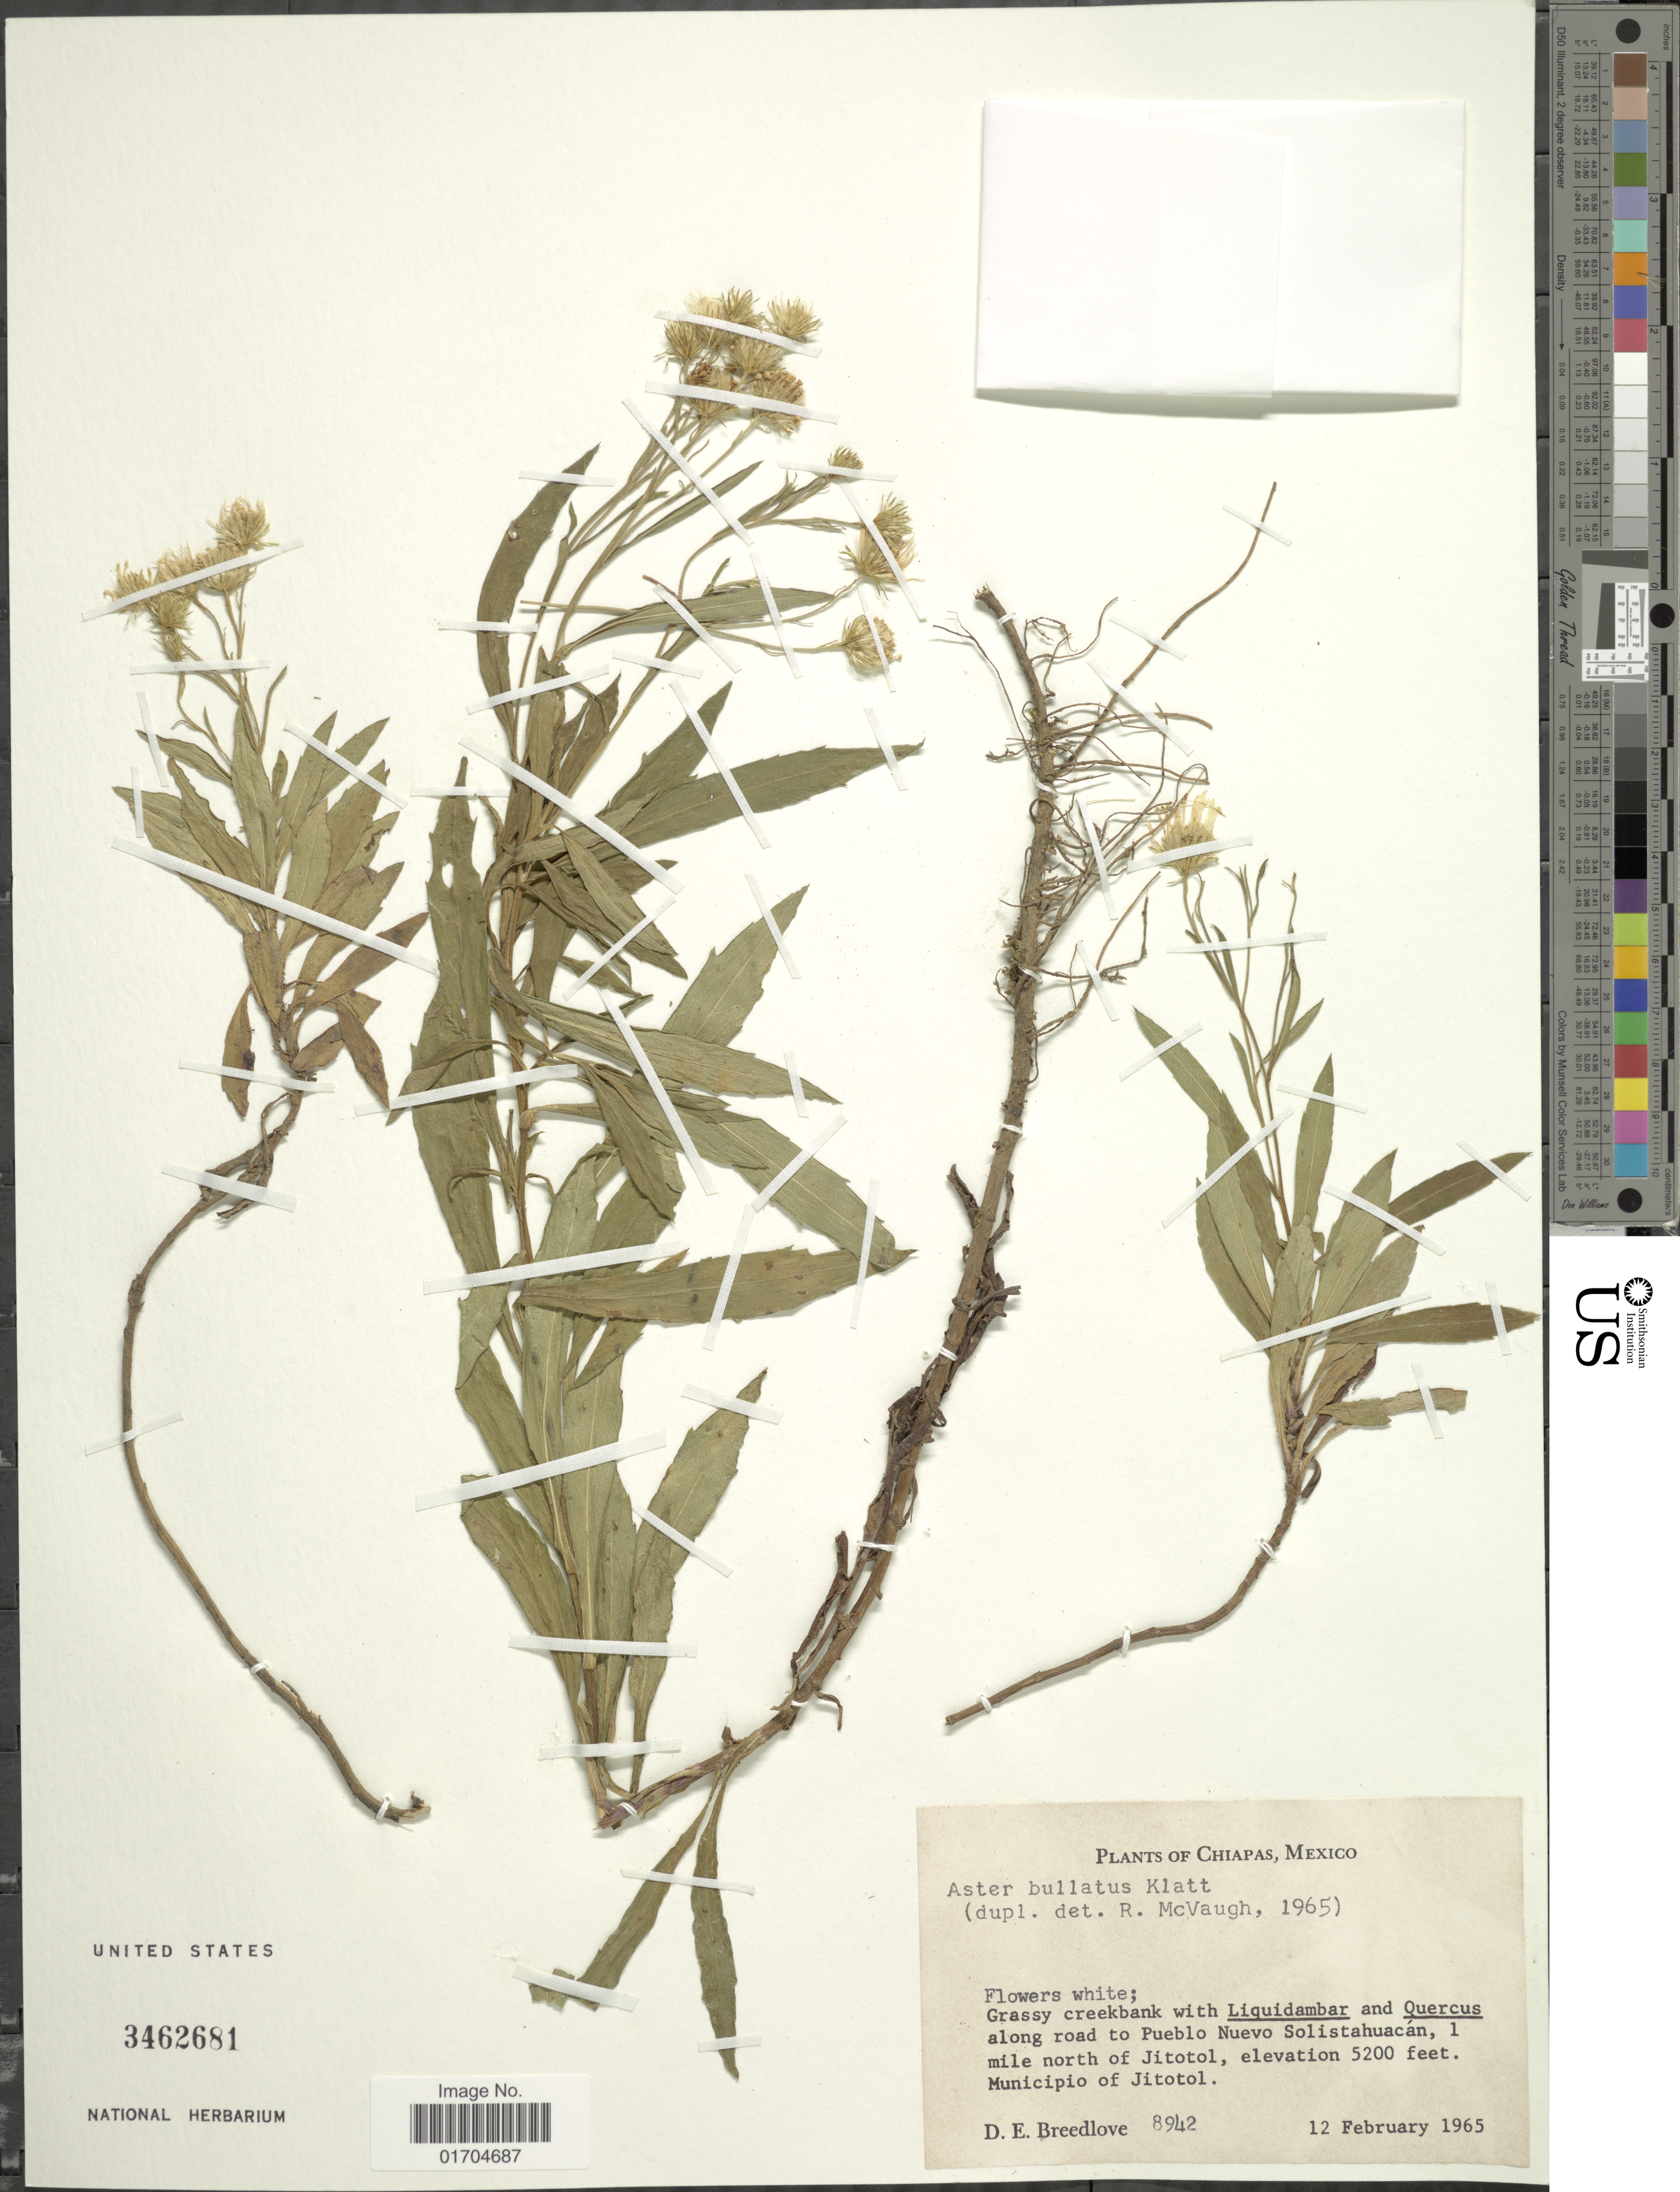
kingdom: Plantae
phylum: Tracheophyta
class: Magnoliopsida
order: Asterales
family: Asteraceae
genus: Symphyotrichum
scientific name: Symphyotrichum bullatum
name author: (Klatt) G.L. Nesom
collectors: D. E. Breedlove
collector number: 8942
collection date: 1965-02-12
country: Mexico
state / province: Chiapas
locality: Along road to Puebla Nuevo Solistahuacan, 1 mile north of Jitotol. Municipio of Jitotol.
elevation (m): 1585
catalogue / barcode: US 3462681